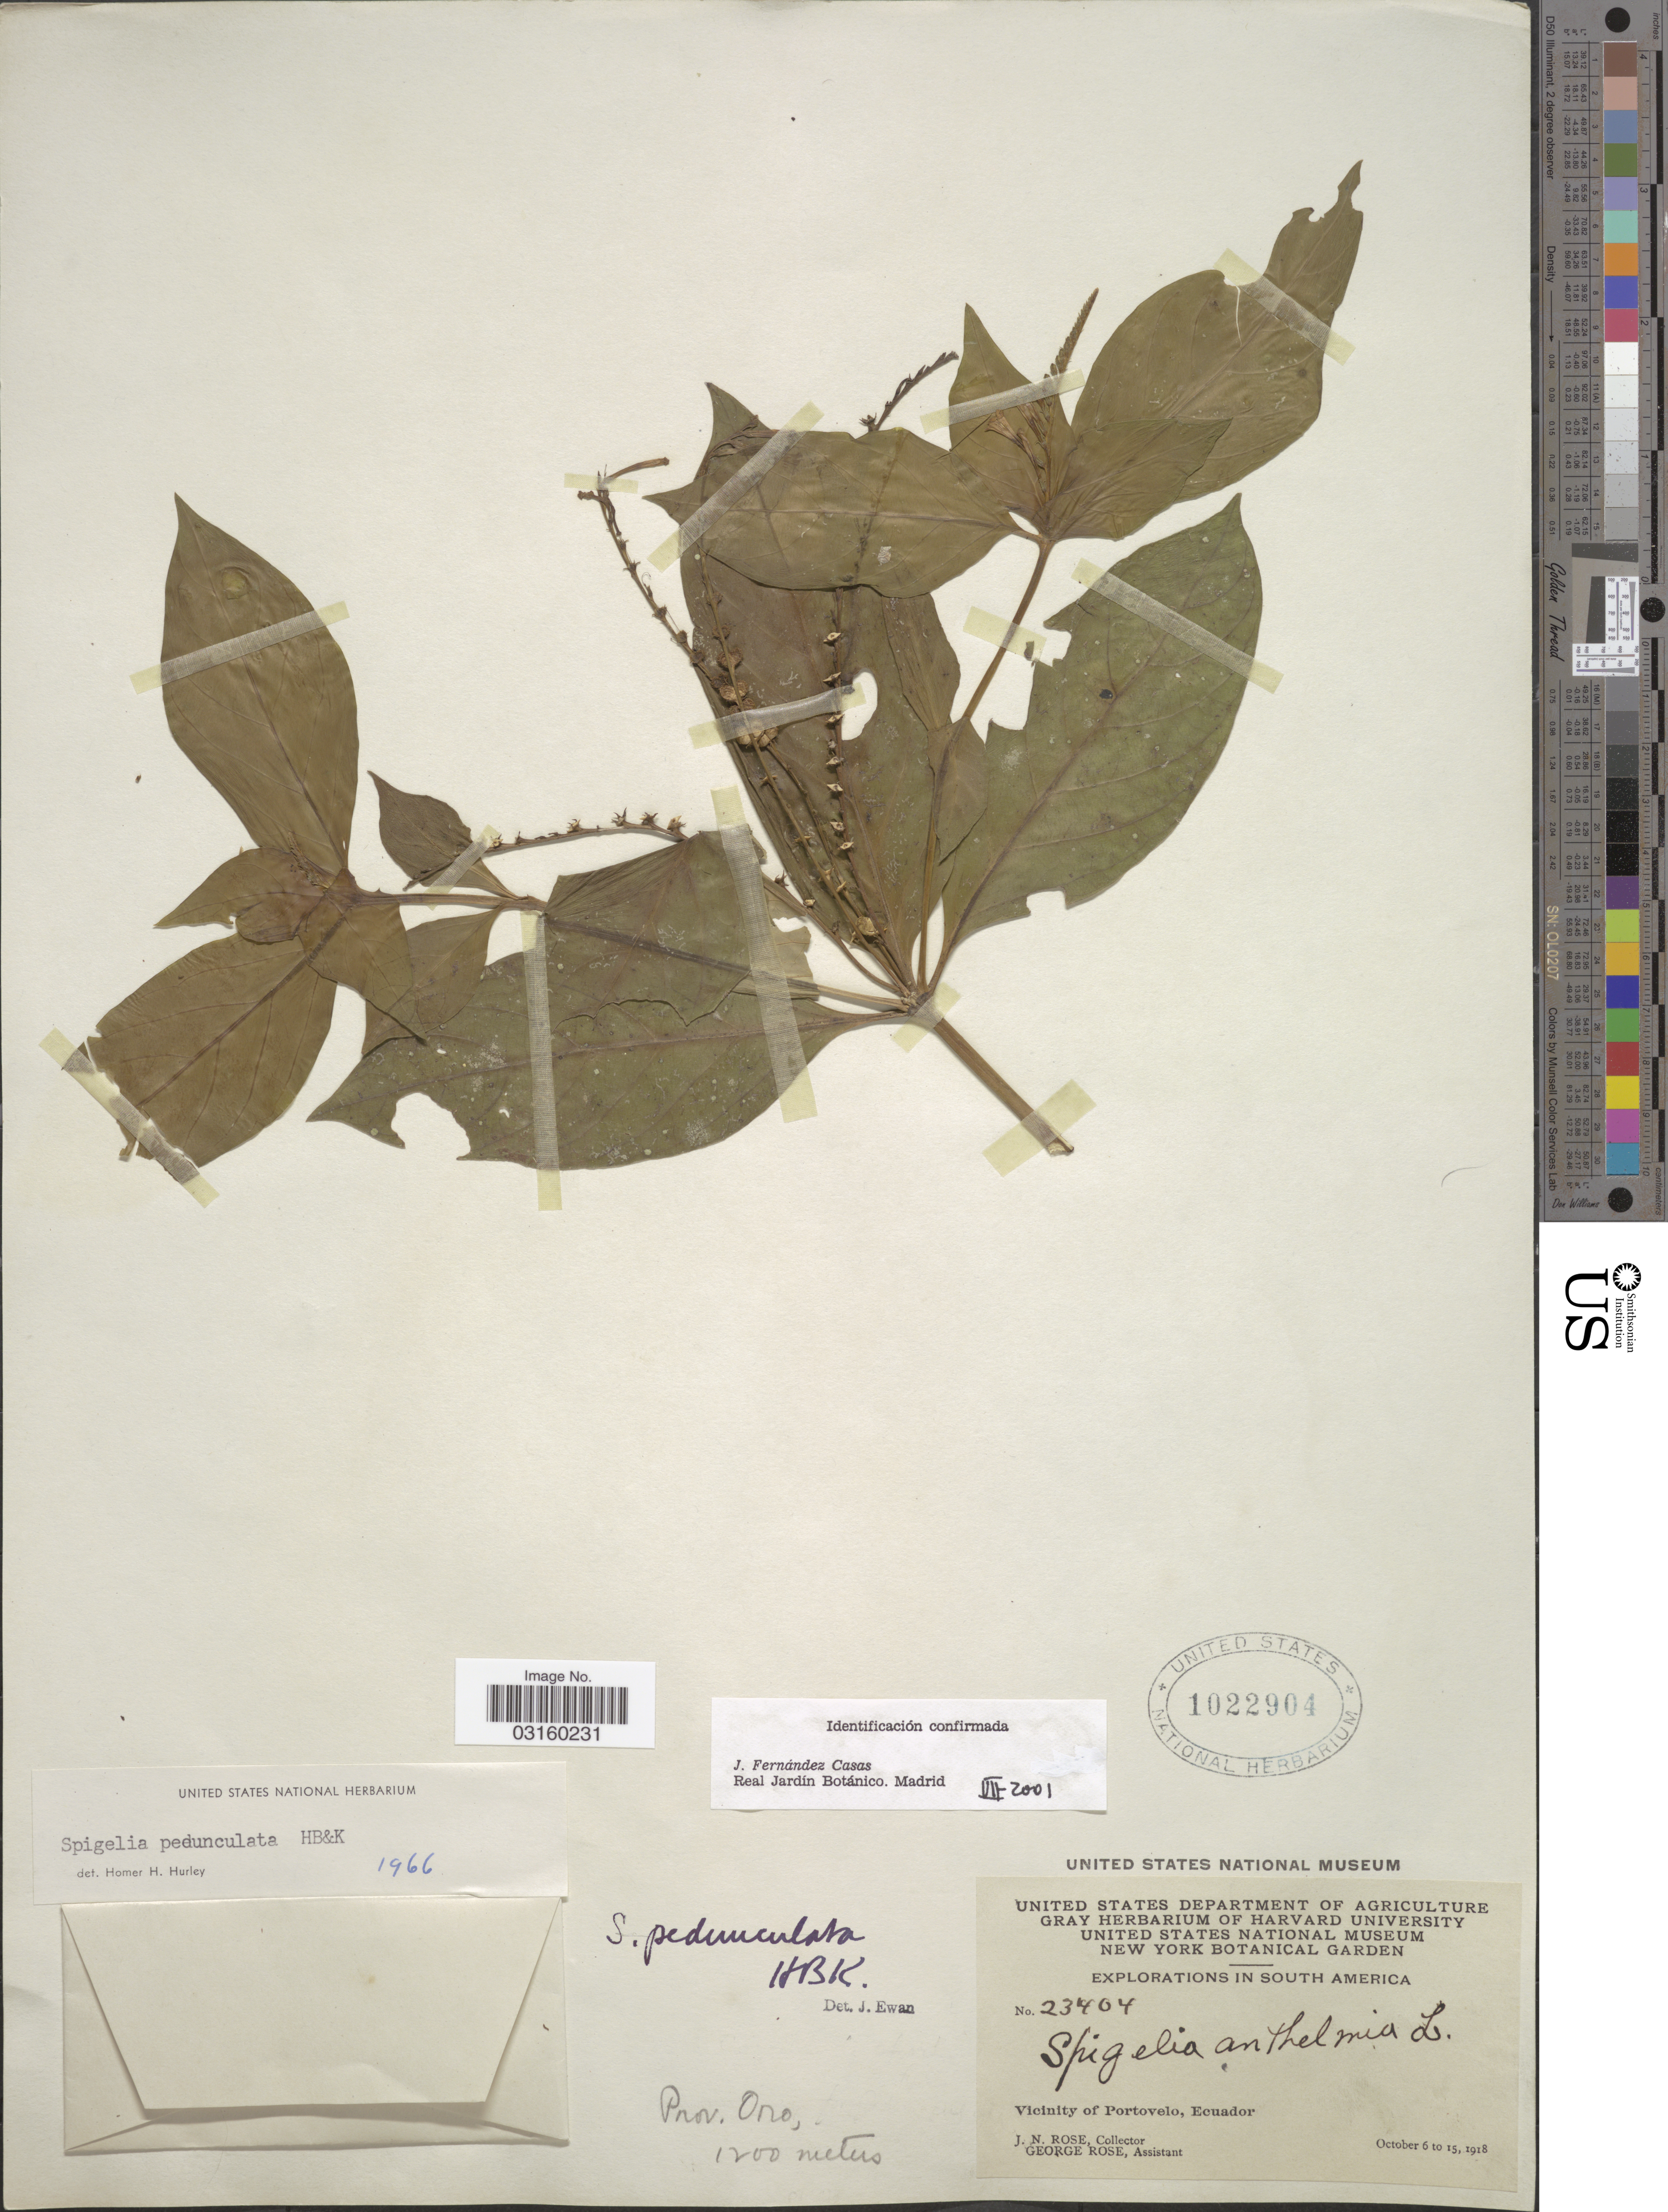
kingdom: Plantae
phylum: Tracheophyta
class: Magnoliopsida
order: Gentianales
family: Loganiaceae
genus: Spigelia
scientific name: Spigelia hamelioides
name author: Kunth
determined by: Islas-Hernández, Carla Sofia, (MEXU), Instituto de Biologia, UNAM (MEXICO)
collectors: J. N. Rose & G. Rose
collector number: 23404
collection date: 1918-10-06/1918-10-15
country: Ecuador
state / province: El Oro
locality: Vicinity of Portovelo, Ecuador, Prov. Oro.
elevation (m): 1200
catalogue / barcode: US 1022904